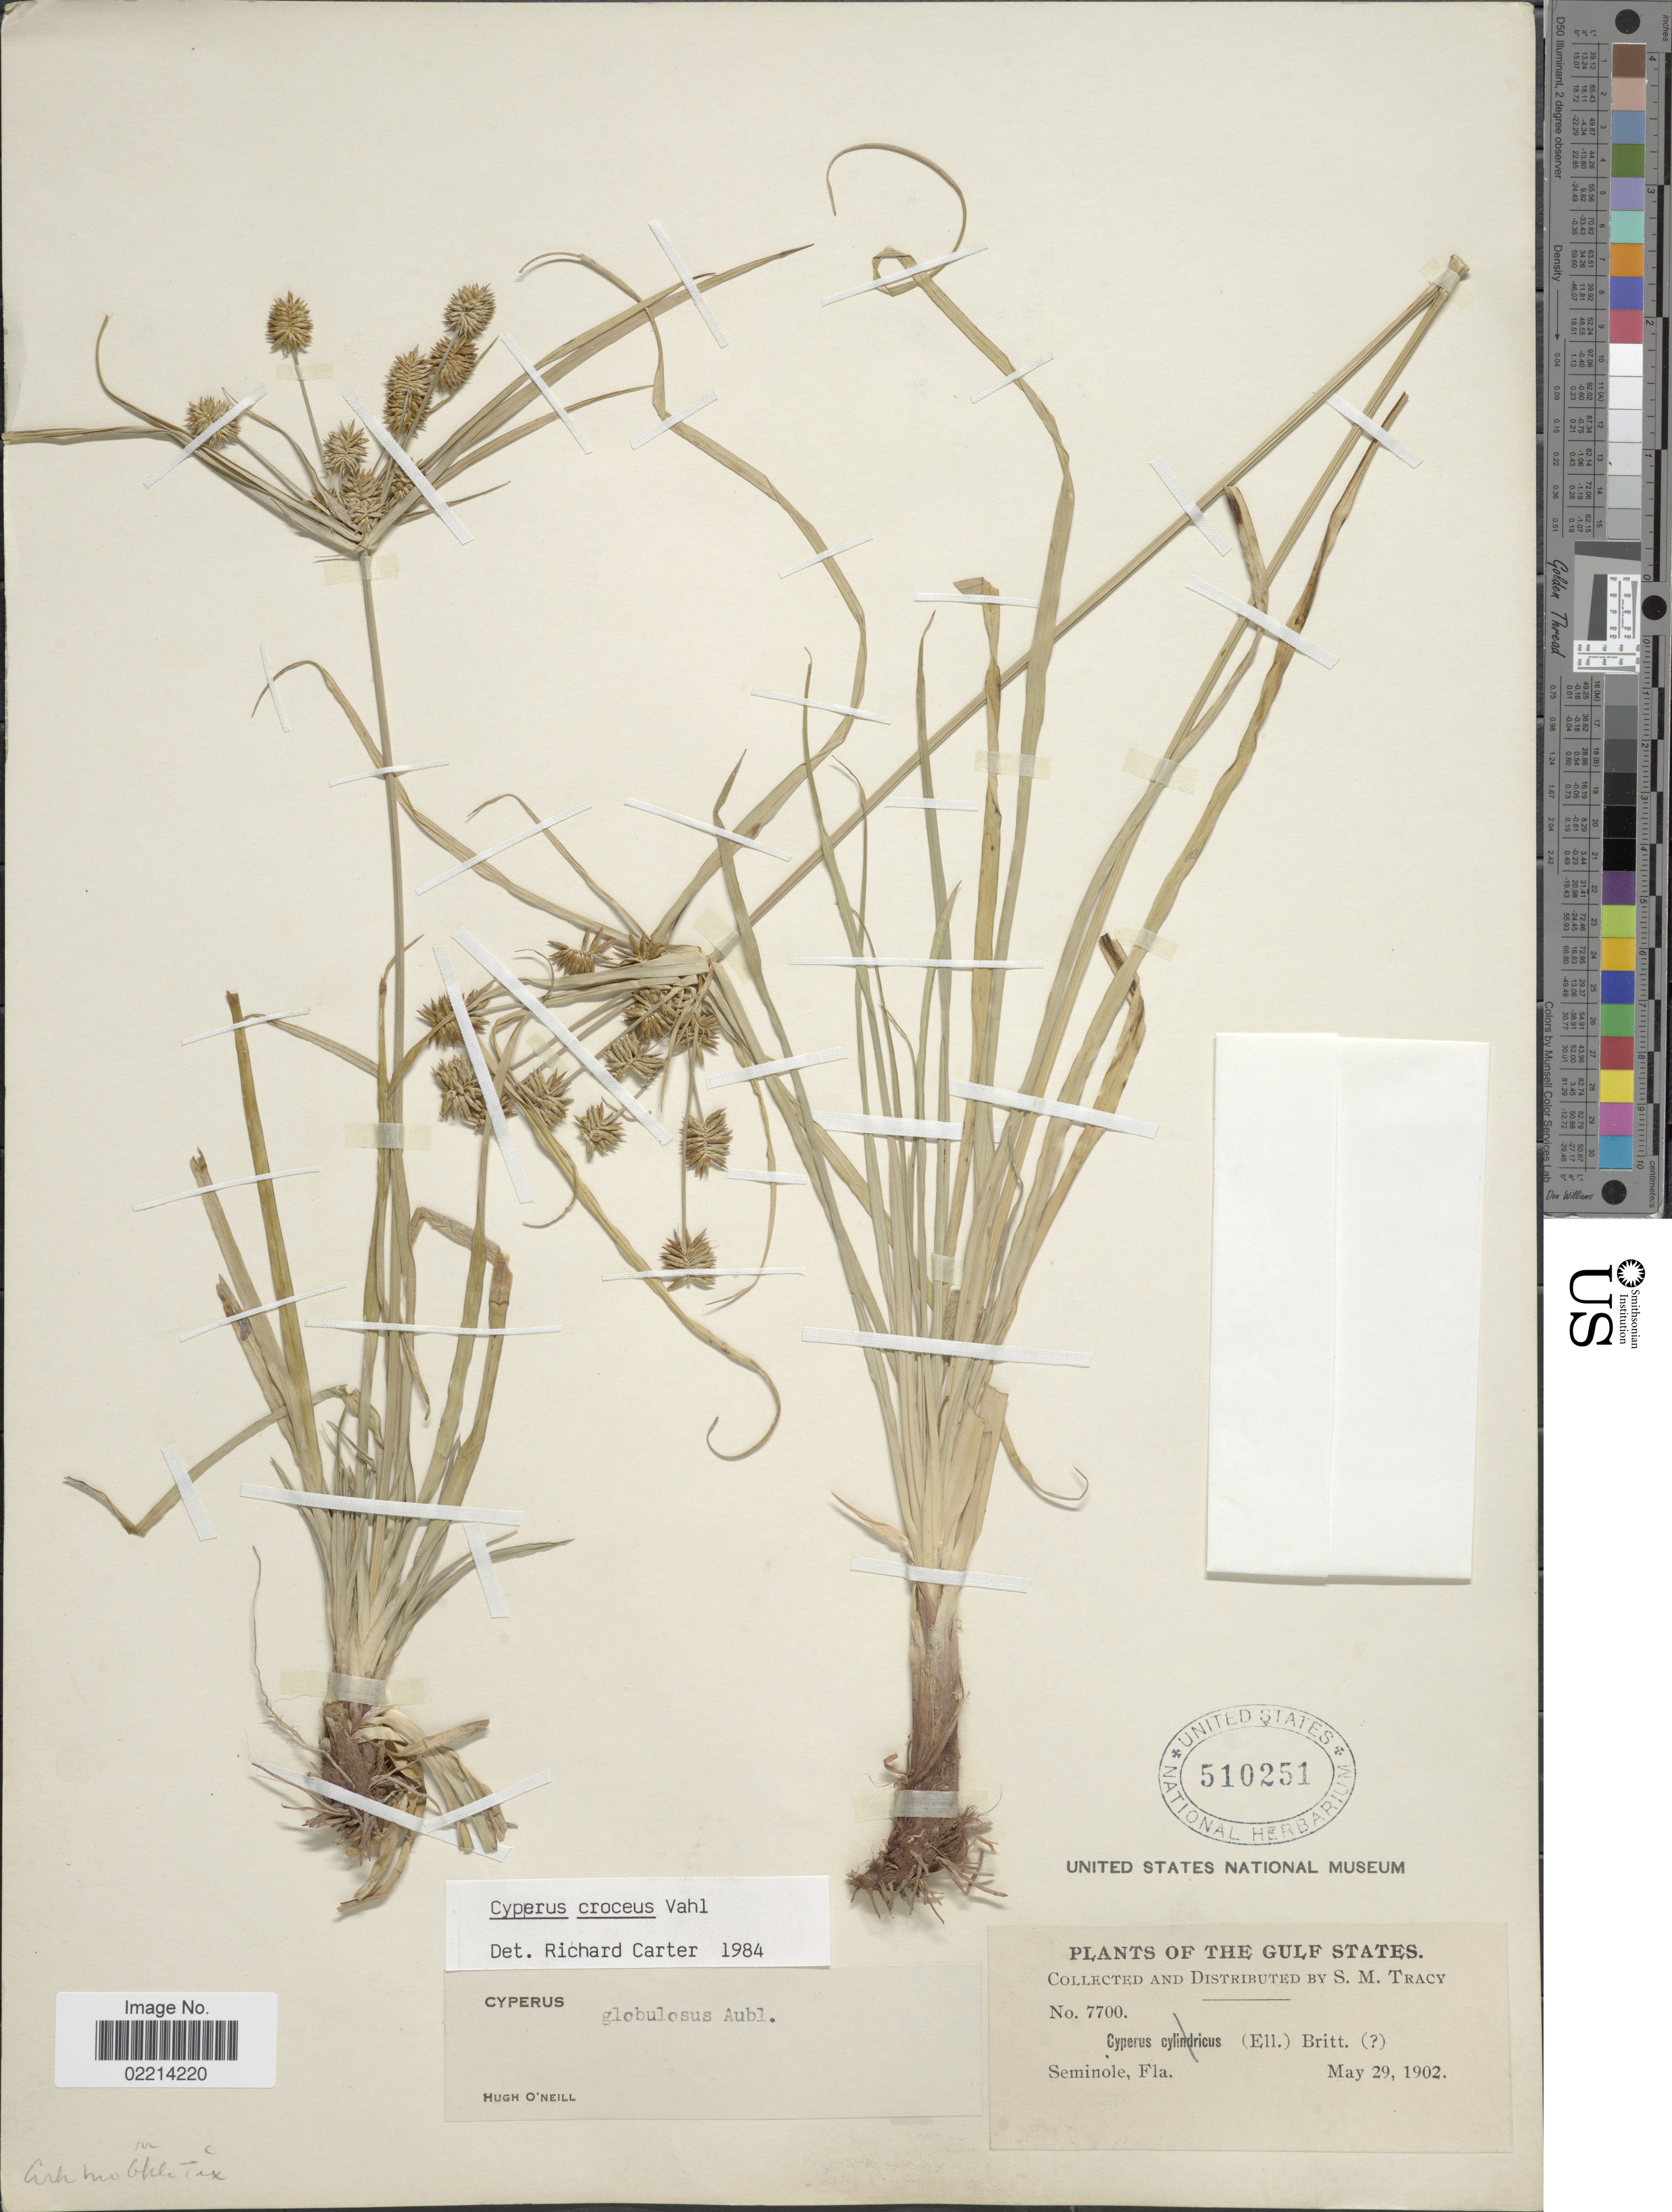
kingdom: Plantae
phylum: Tracheophyta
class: Liliopsida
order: Poales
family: Cyperaceae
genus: Cyperus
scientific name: Cyperus croceus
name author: Vahl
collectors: S. M. Tracy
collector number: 7700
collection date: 1902-05-29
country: United States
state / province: Florida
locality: The Gulf States, Seminole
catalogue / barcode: US 510251